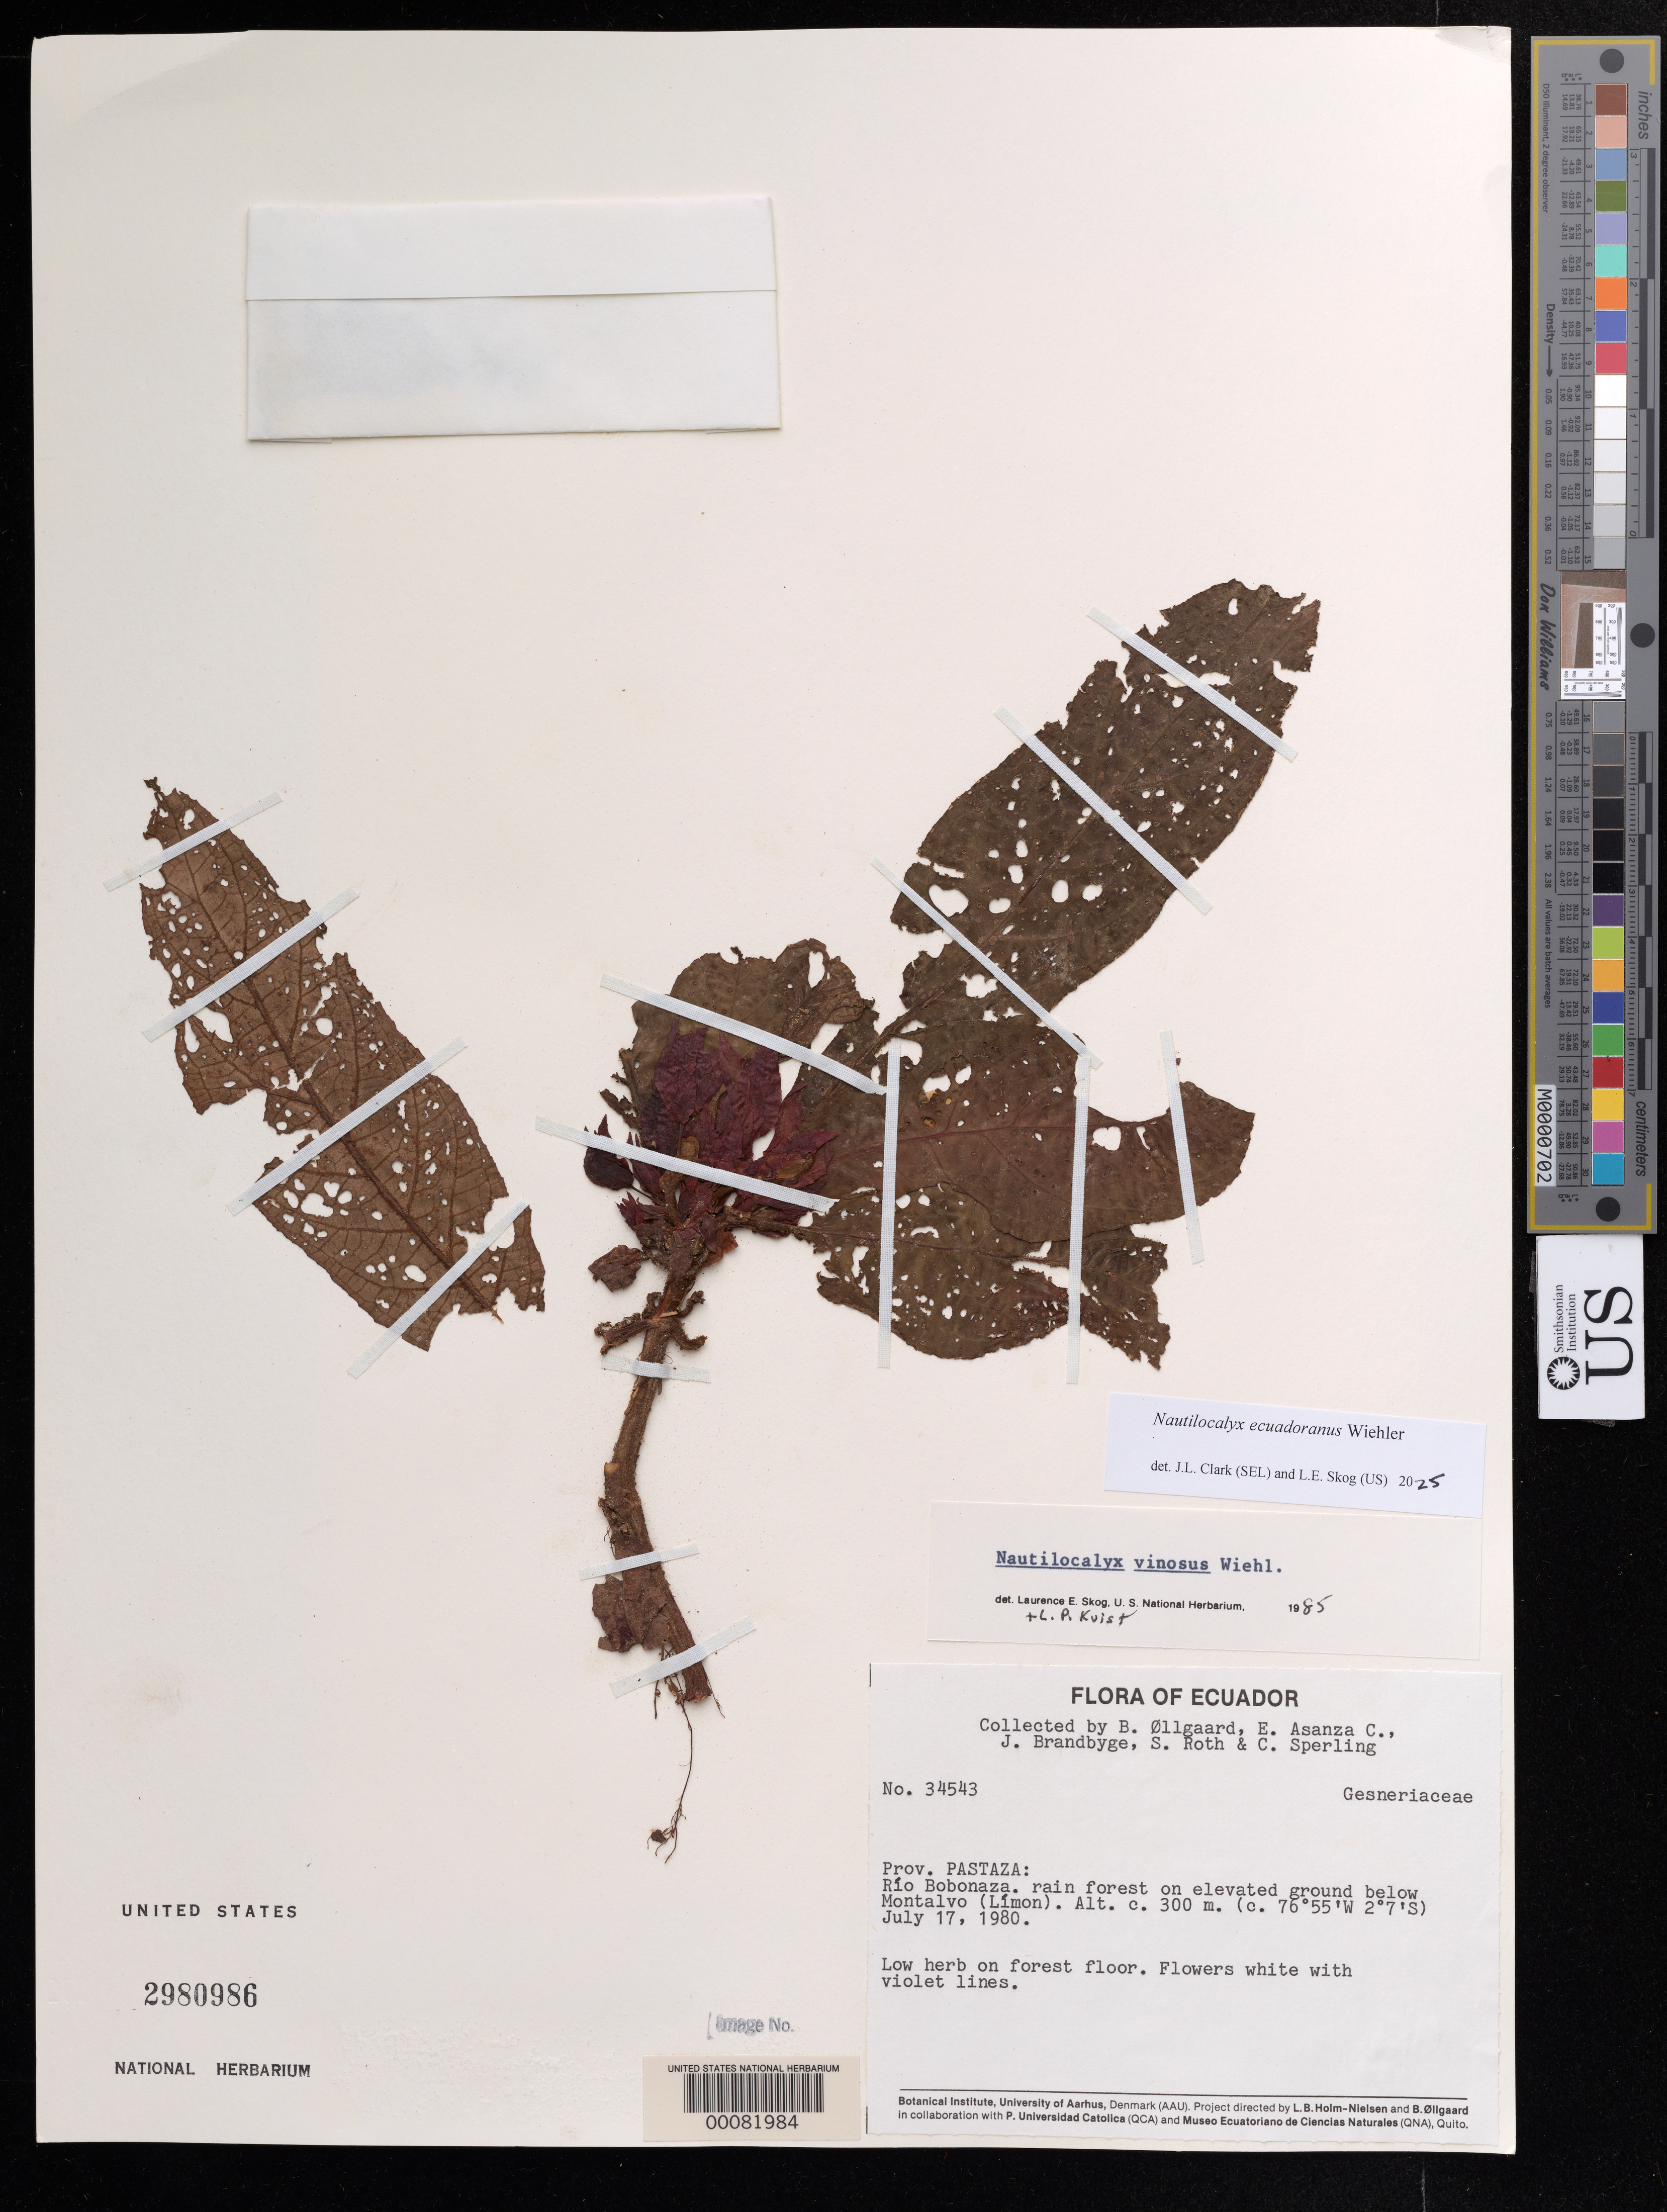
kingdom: Plantae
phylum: Tracheophyta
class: Magnoliopsida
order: Lamiales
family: Gesneriaceae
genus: Nautilocalyx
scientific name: Nautilocalyx ecuadoranus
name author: Wiehler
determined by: Clark, J. L.; Skog, Laurence E.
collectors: B. Øllgaard, E. Asanza C., J. Brandbyge, S. Roth & C. Sperling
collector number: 34543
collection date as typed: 17 Jul 1980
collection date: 1980-07-17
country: Ecuador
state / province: Pastaza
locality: Rio Bobonaza, below Montalvo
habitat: Rain forest on elevated ground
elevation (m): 300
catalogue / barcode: US 2980986